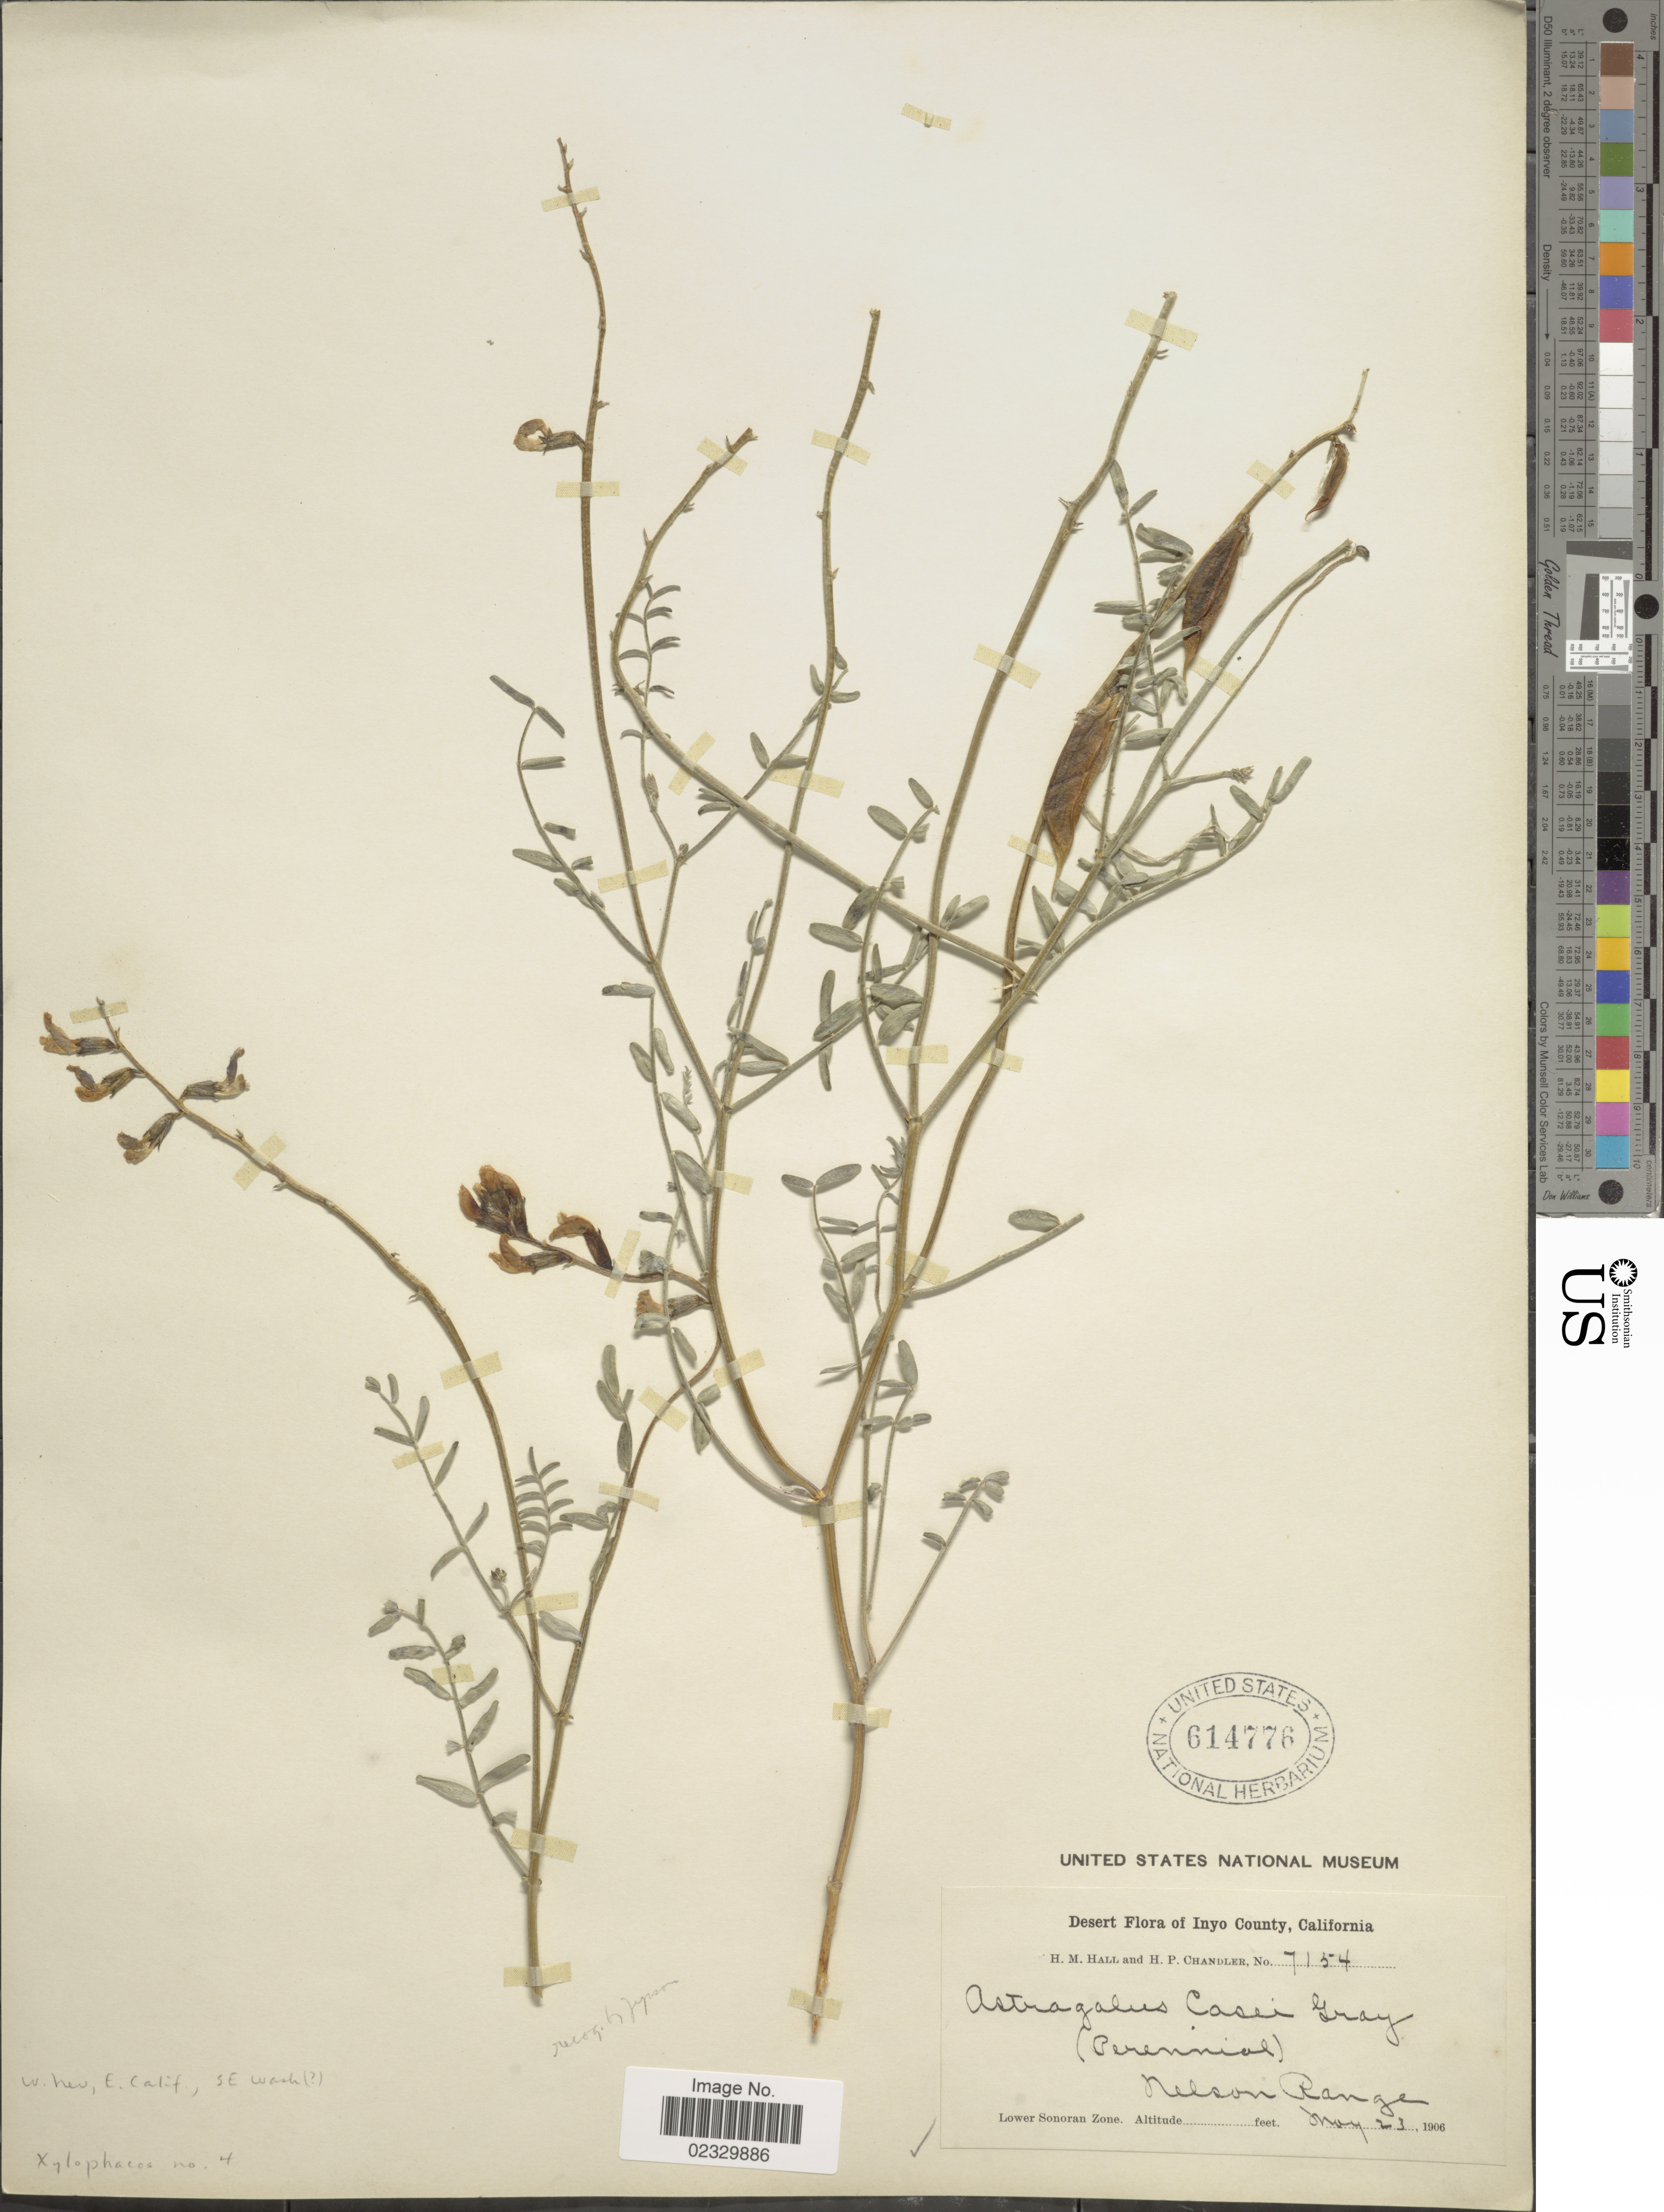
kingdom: Plantae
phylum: Tracheophyta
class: Magnoliopsida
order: Fabales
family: Fabaceae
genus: Astragalus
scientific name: Astragalus casei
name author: A. Gray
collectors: H. M. Hall & H. Chandler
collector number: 7154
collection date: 1906-05-23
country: United States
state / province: California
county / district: Inyo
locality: Inyo County, Nelson Range, Lower Sonoran Zone.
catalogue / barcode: US 614776